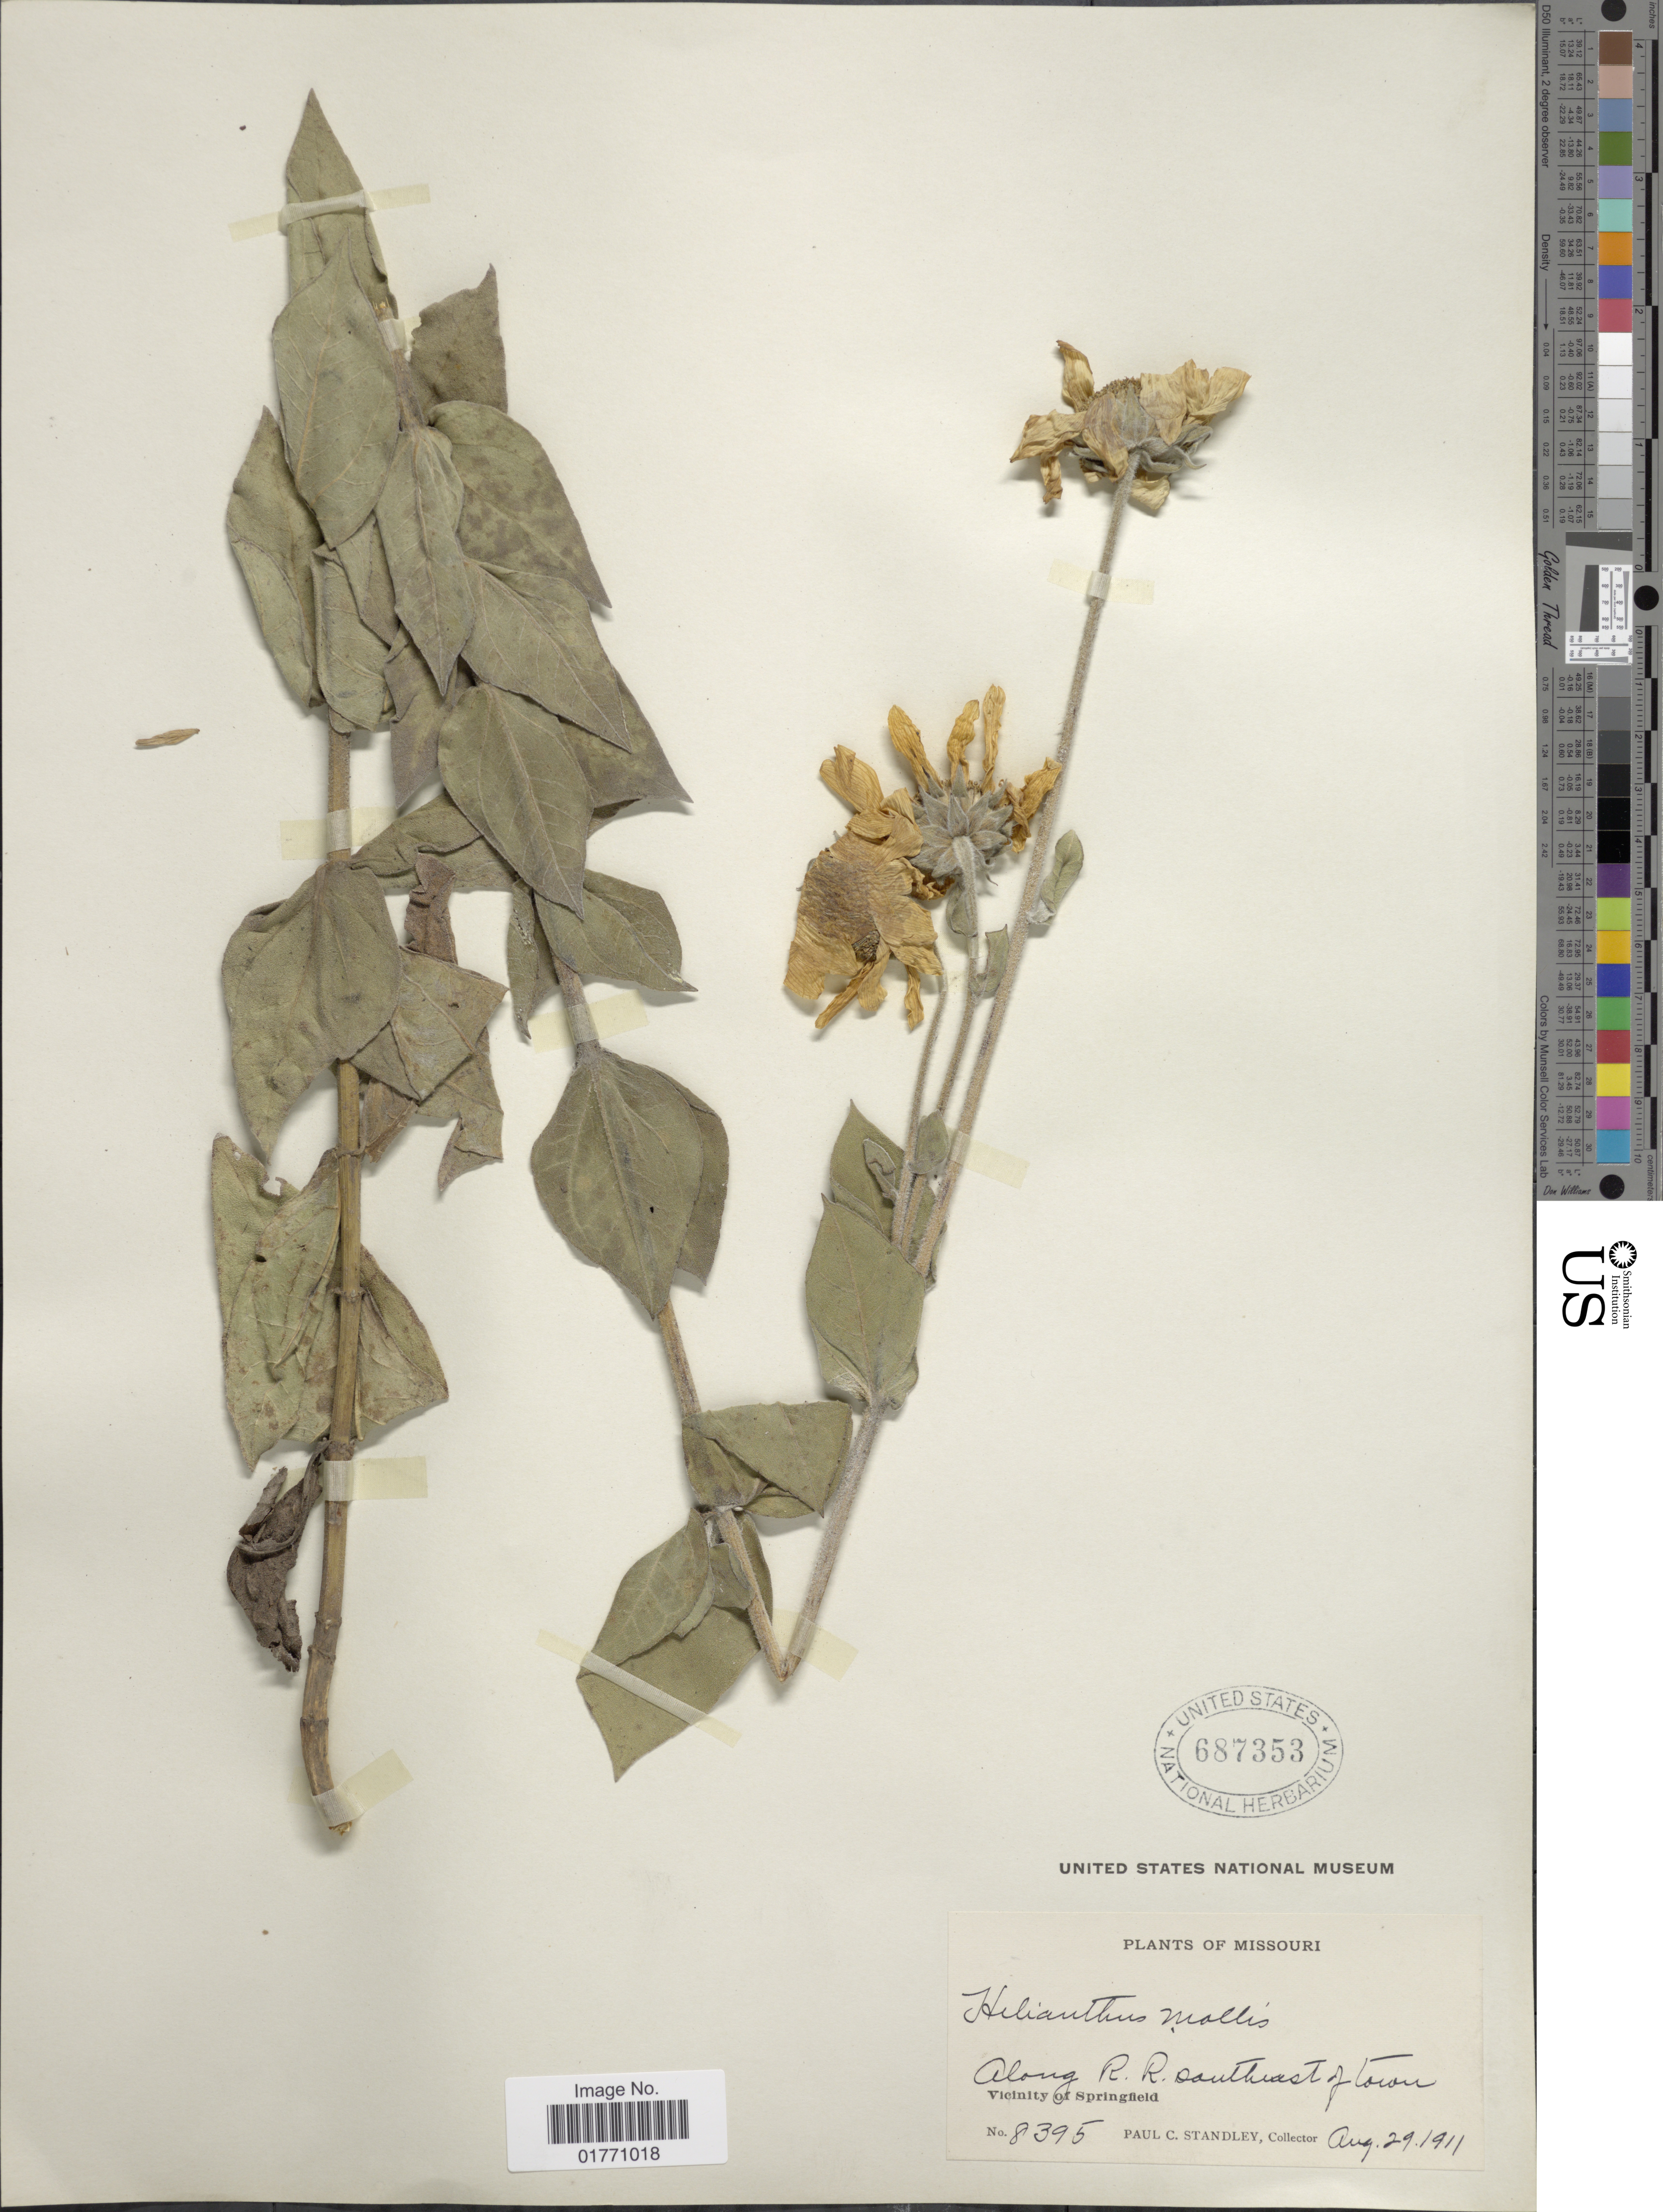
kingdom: Plantae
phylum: Tracheophyta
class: Magnoliopsida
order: Asterales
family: Asteraceae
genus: Helianthus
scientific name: Helianthus mollis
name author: Lam.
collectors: P. C. Standley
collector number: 8395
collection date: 1911-08-29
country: United States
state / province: Missouri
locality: Along R.R. southwest of town, vicinity of Springfield.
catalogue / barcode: US 687353